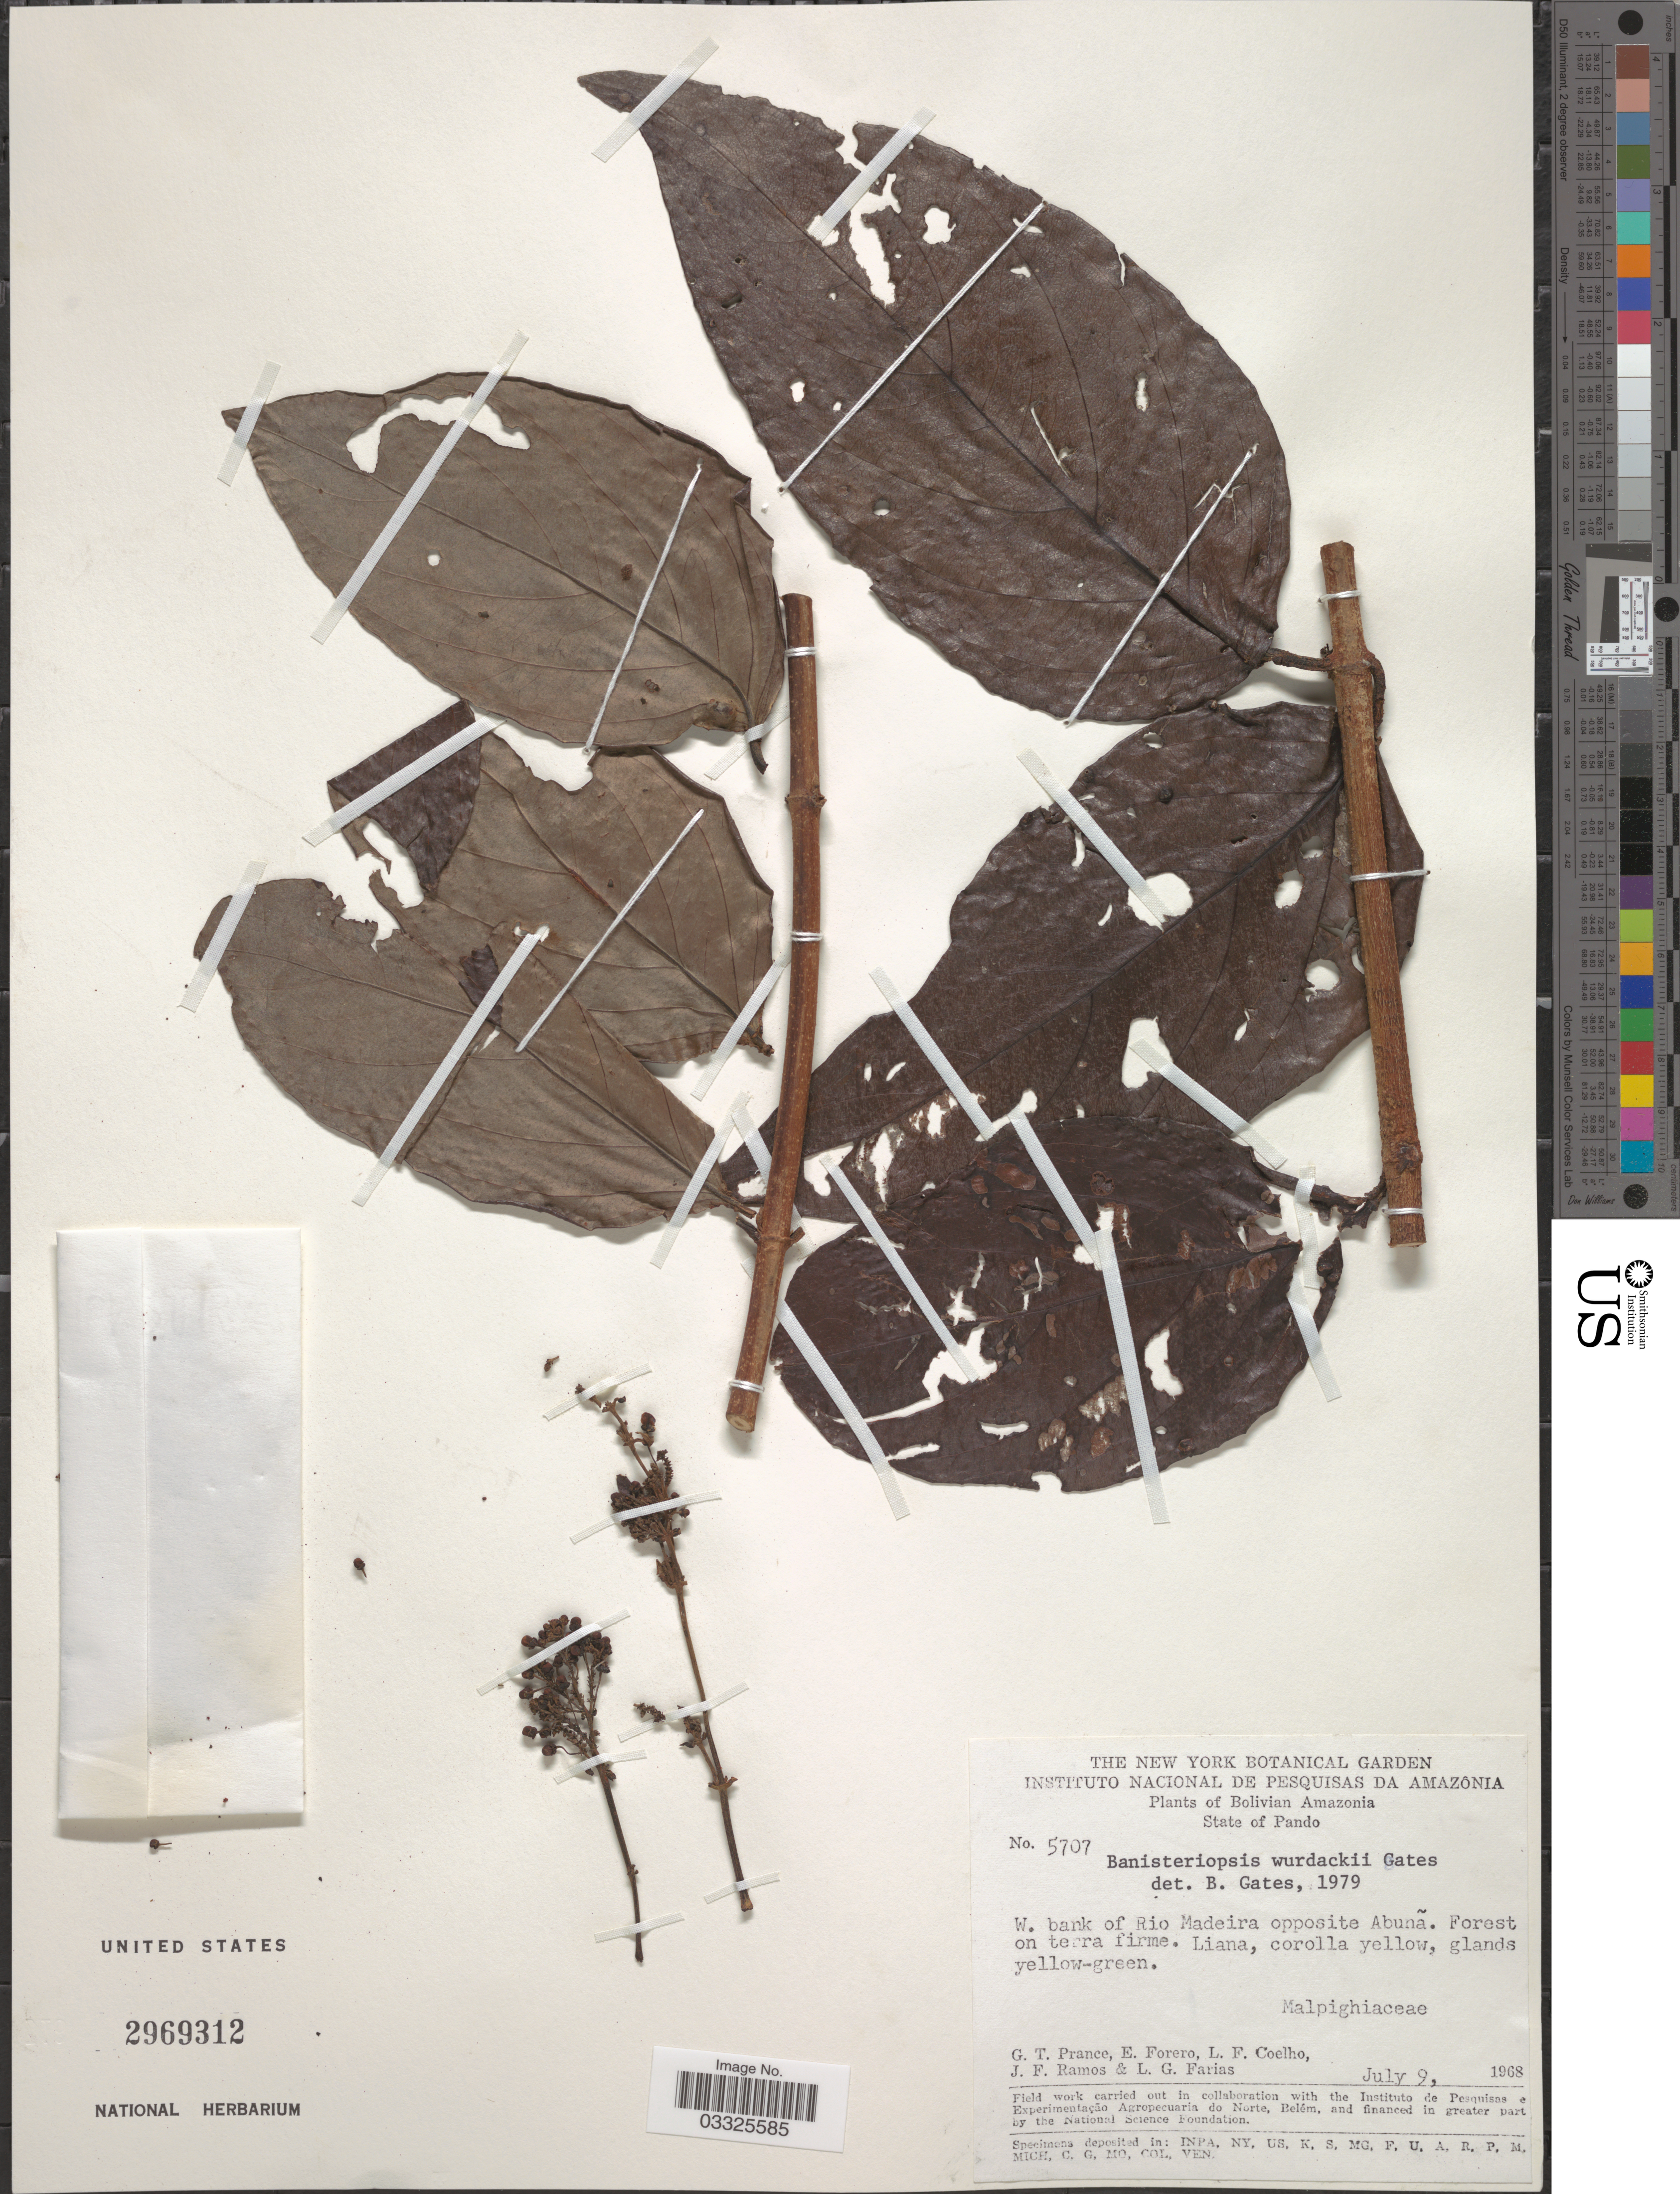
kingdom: Plantae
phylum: Tracheophyta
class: Magnoliopsida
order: Malpighiales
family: Malpighiaceae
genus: Bronwenia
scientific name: Bronwenia wurdackii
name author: (B. Gates) W.R. Anderson & C. Davis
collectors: G. T. Prance, E. Forero, L. F. Coelho, J. F. Ramos & L. G. Farias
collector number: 5707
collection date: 1968-07-09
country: Bolivia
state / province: Pando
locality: Bolivian Amazonia. W. bank of Rio Madeira opposite Abuña.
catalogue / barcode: US 2969312